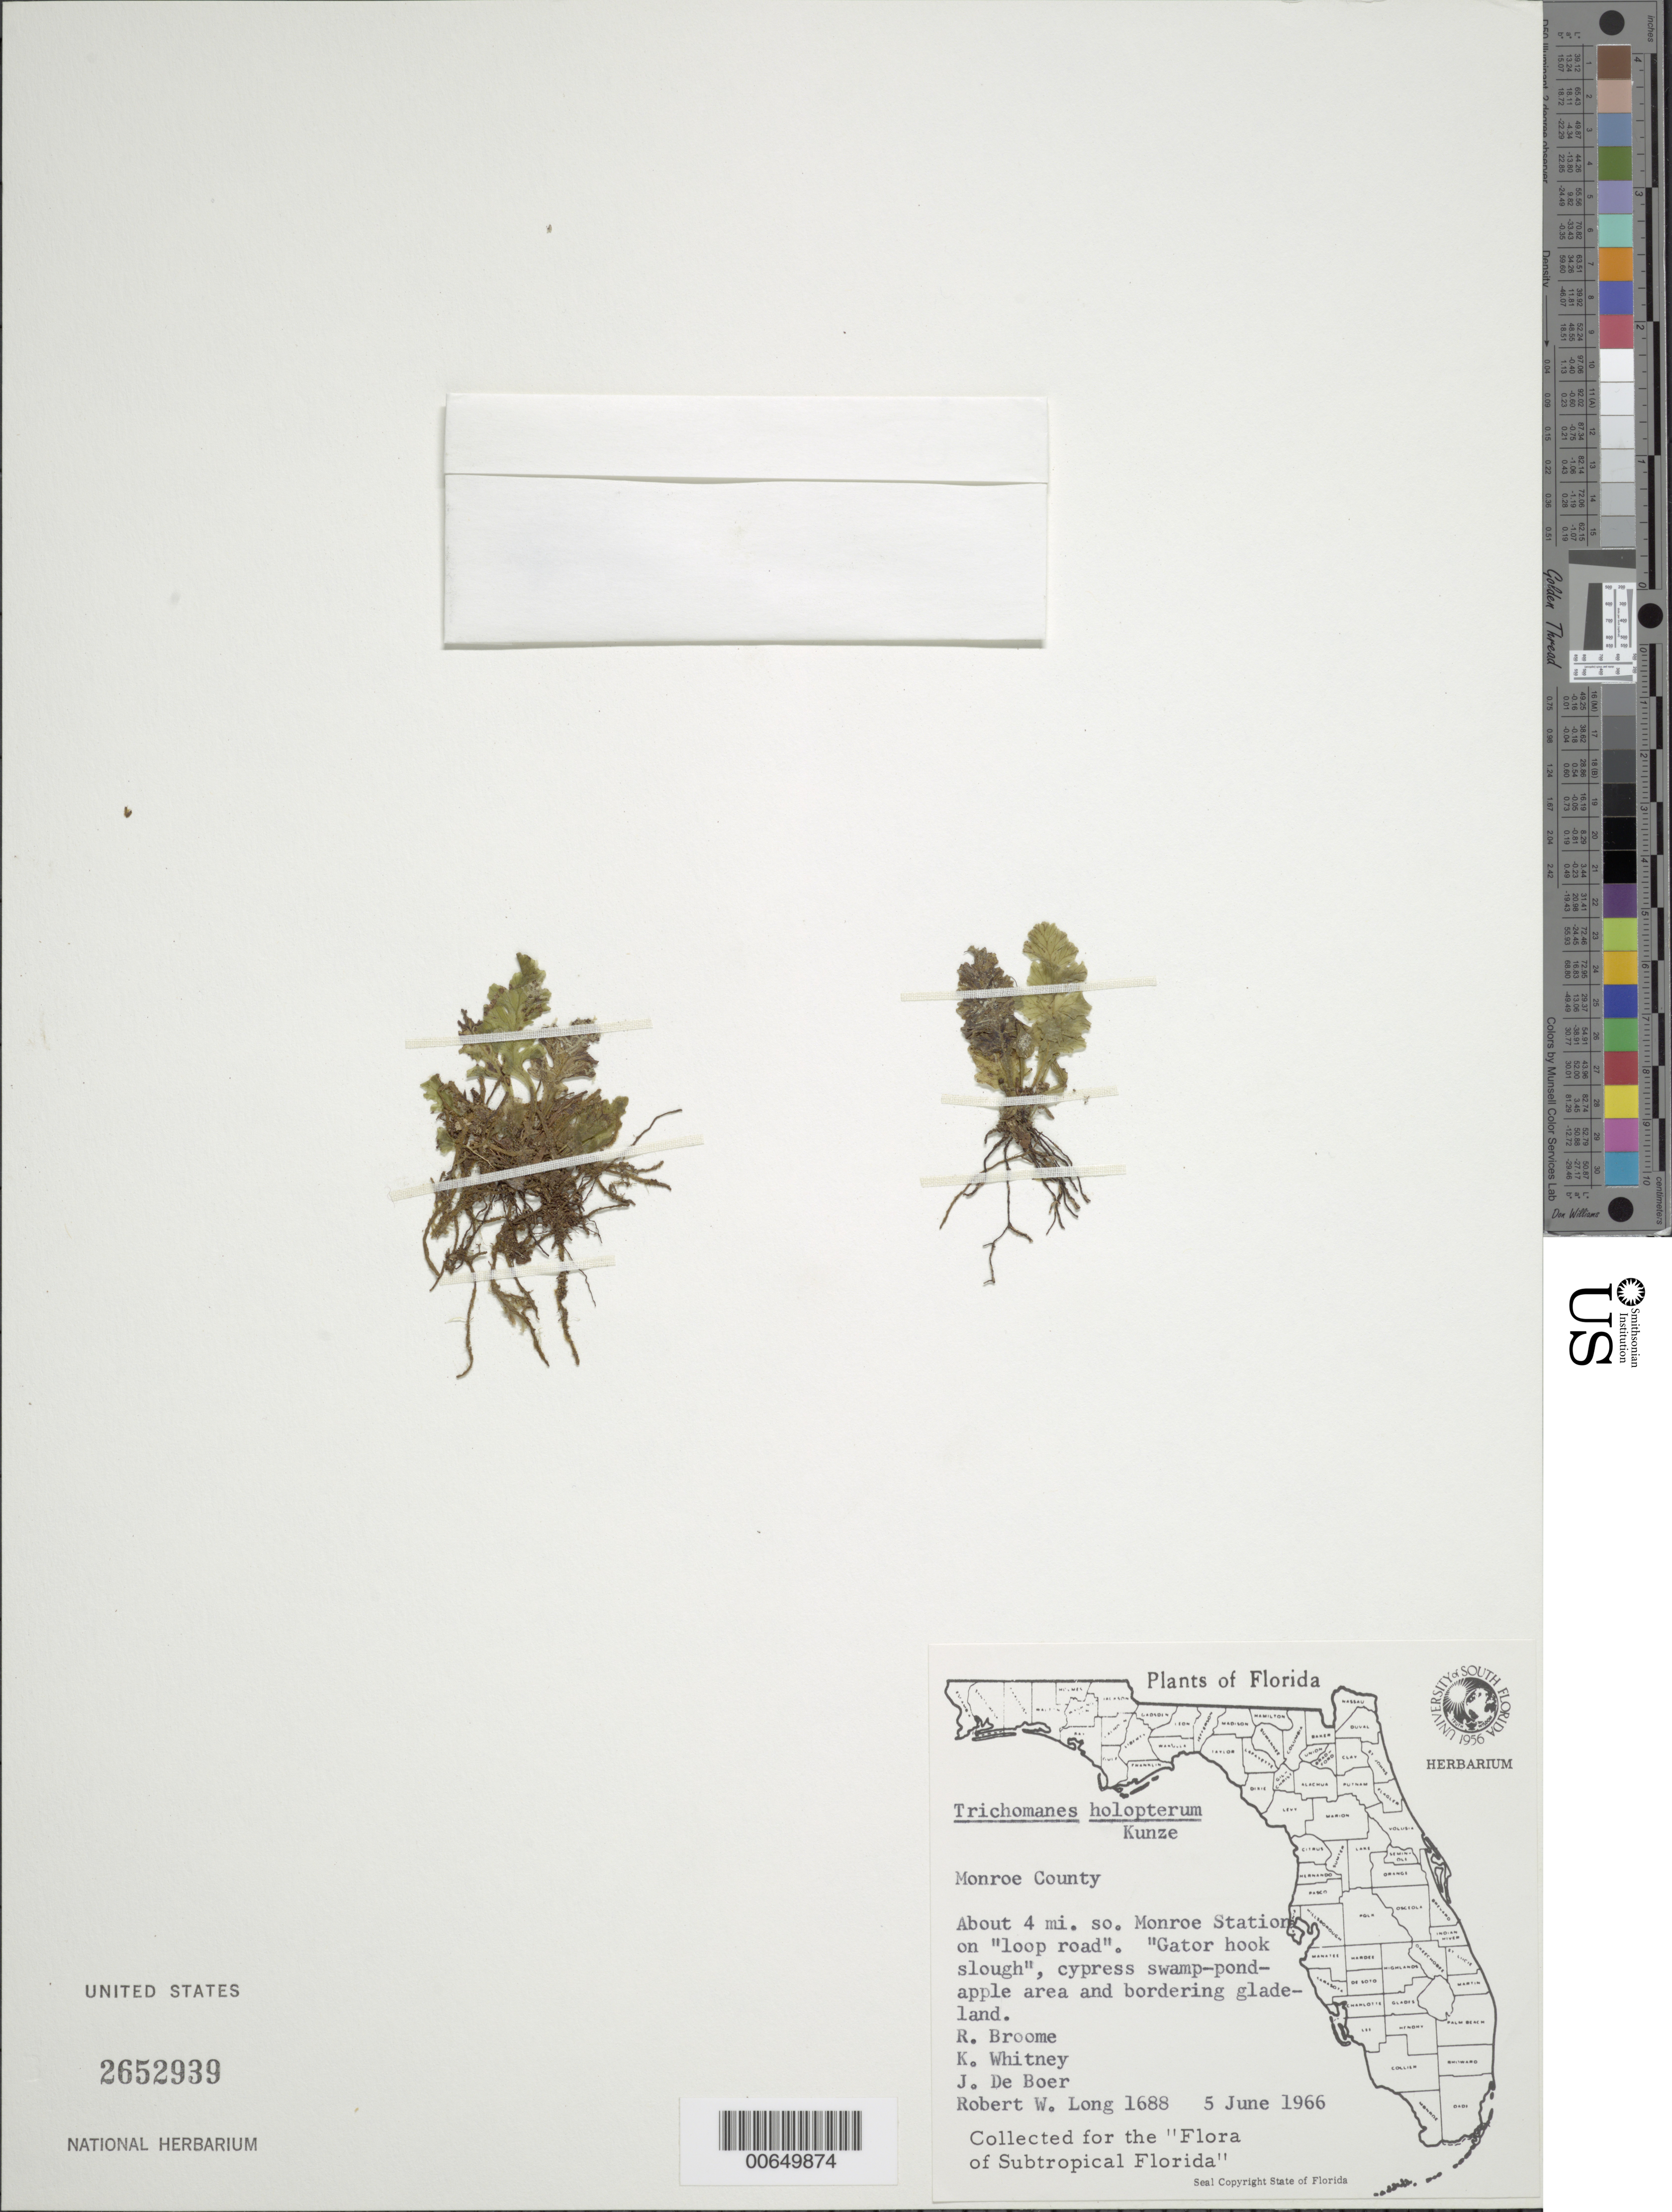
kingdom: Plantae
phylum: Tracheophyta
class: Polypodiopsida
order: Hymenophyllales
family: Hymenophyllaceae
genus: Trichomanes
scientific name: Trichomanes holopterum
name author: Kunze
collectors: R. W. Long, C. R. Broome, R. Whitney & J. DeBoer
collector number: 1688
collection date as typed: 05 Jun 1966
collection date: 1966-06-05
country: United States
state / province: Florida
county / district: Monroe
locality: About 4 mi S Monroe Station on "loop road." "Gator Hook Slough,"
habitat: Cypress swamp-pond-apple and bordering glade-land.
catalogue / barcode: US 2652939